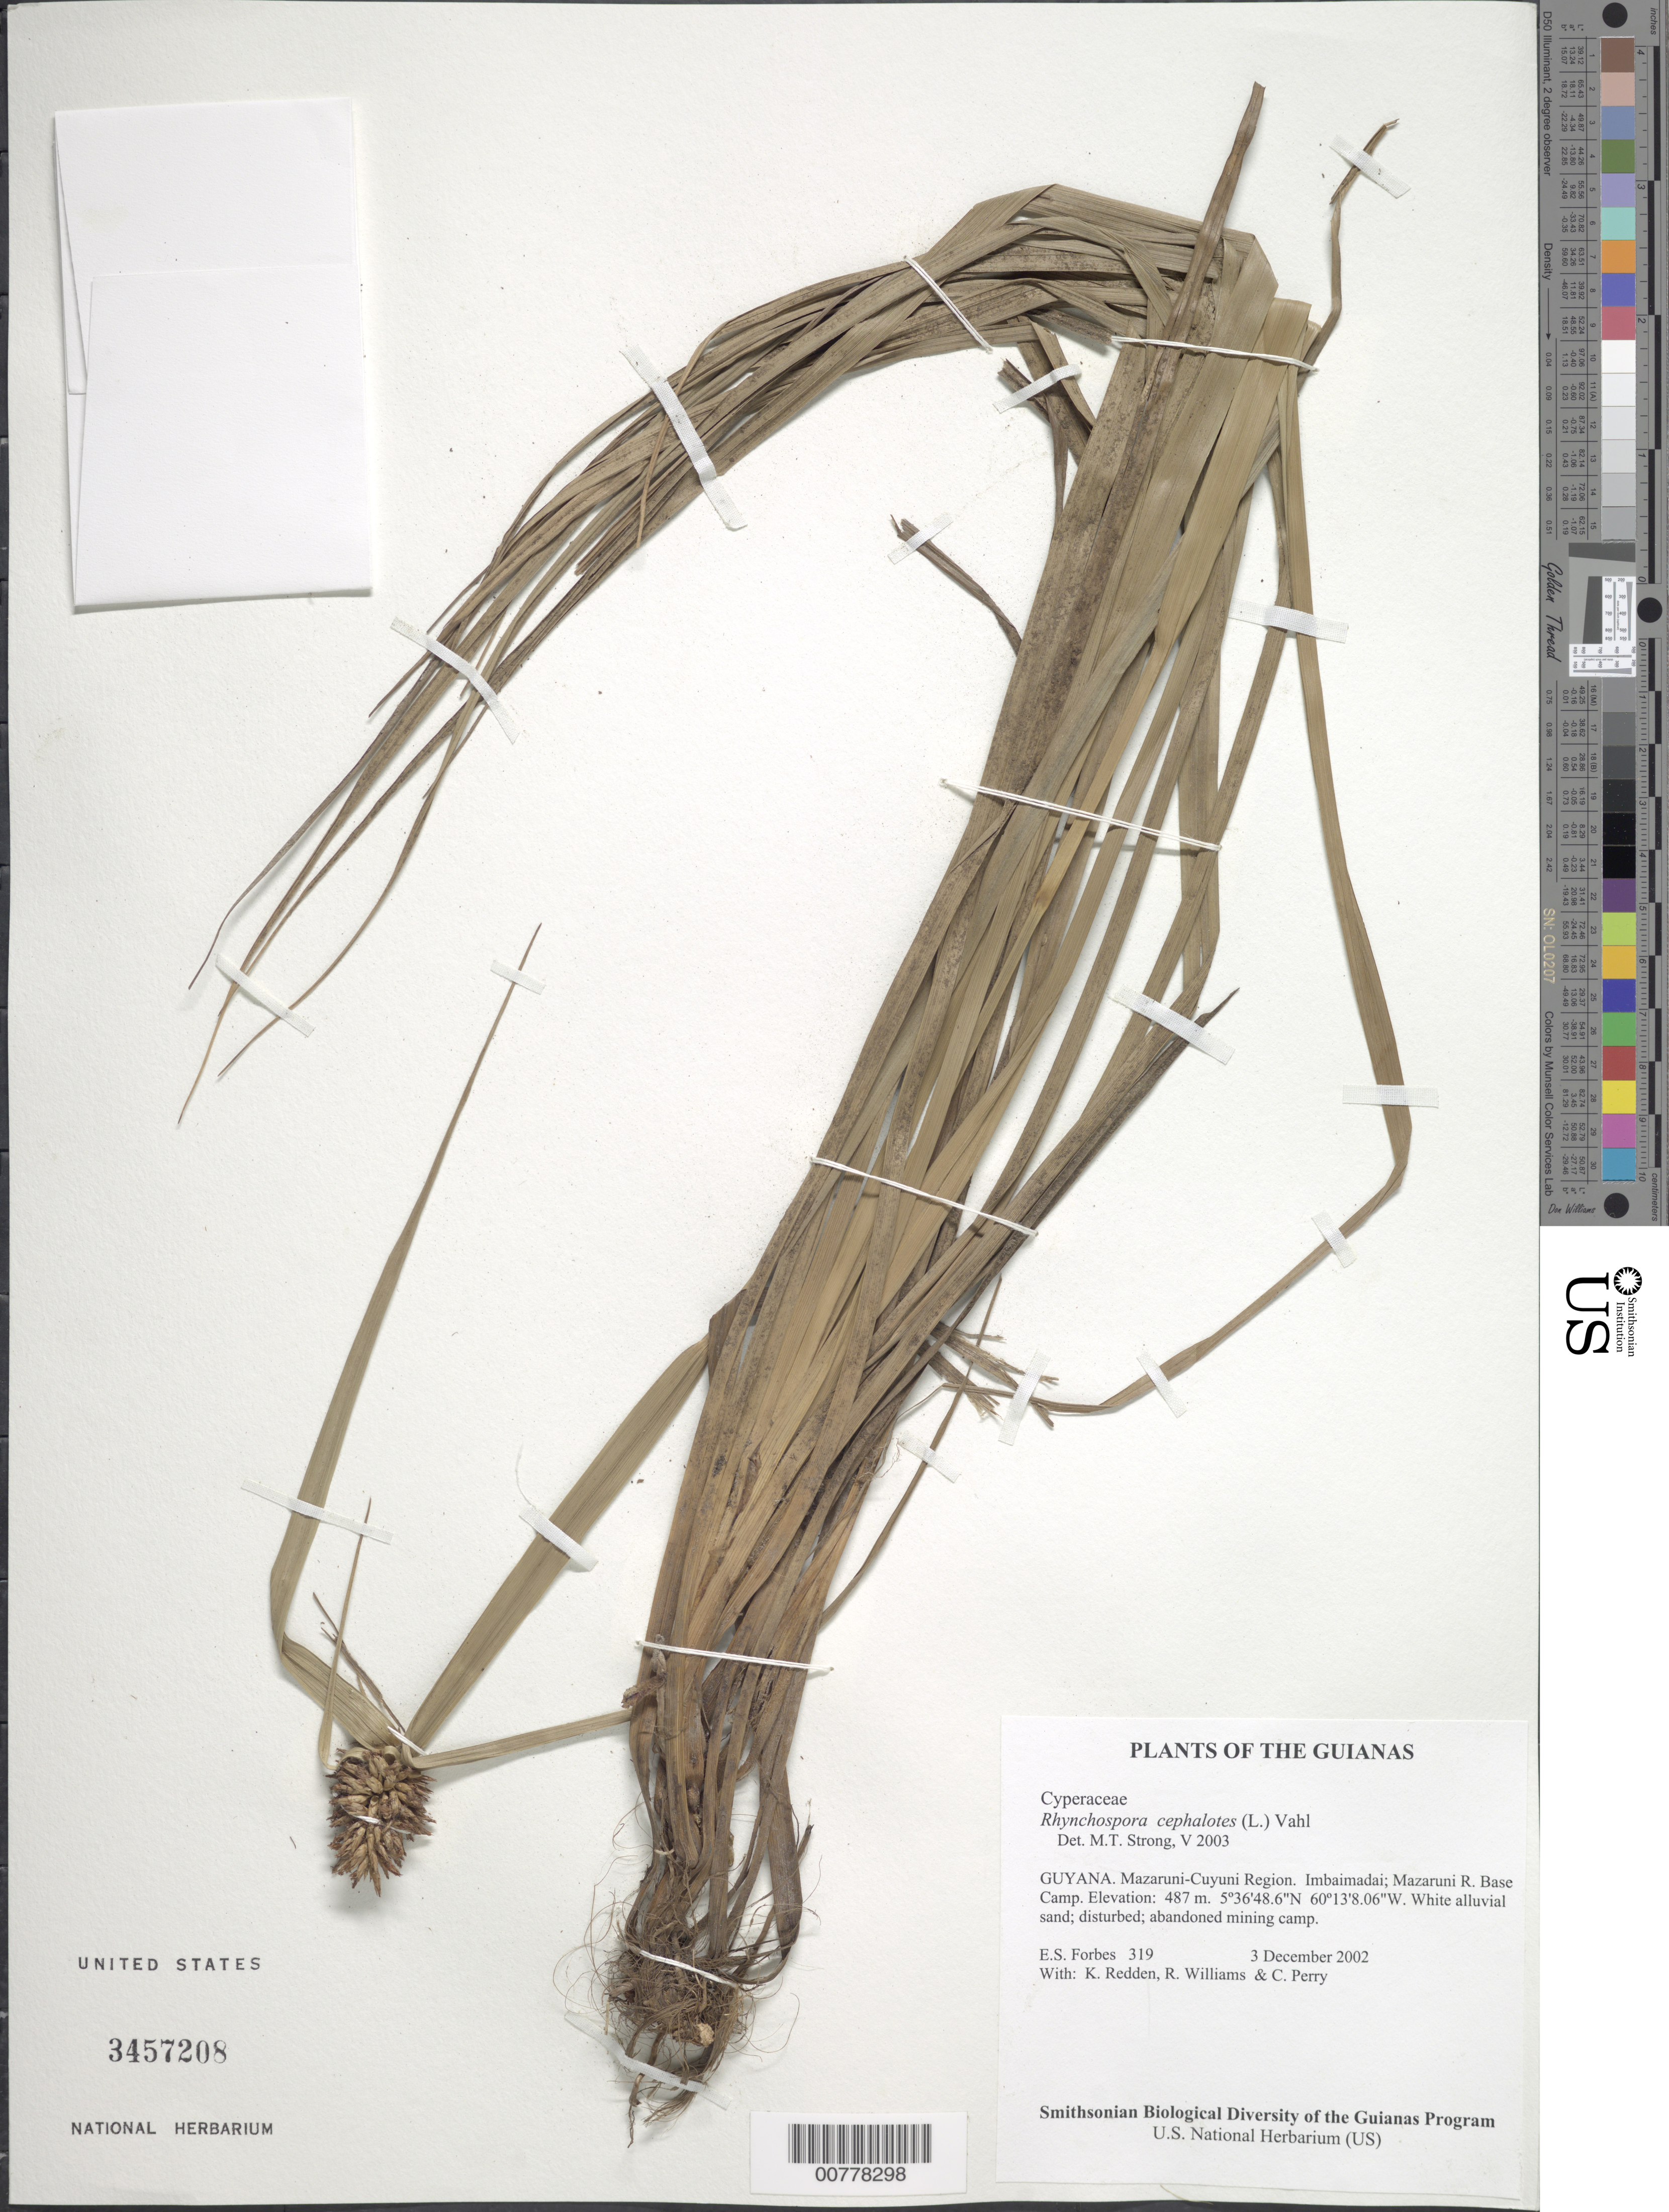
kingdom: Plantae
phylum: Tracheophyta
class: Liliopsida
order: Poales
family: Cyperaceae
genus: Rhynchospora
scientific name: Rhynchospora cephalotes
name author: (L.) Vahl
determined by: Strong, M. T., (US), Smithsonian Institution - National Museum of Natural History (UNITED STATES)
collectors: E. Forbes, K. M. Redden, R. Williams & C. Perry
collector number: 319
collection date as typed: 3 December 2002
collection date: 2002-12-03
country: Guyana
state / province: Cuyuni-Mazaruni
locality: Imbaimadai; Mazaruni R. Base Camp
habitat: White alluvial sand; disturbed; abandoned mining camp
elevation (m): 487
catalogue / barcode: US 3457208